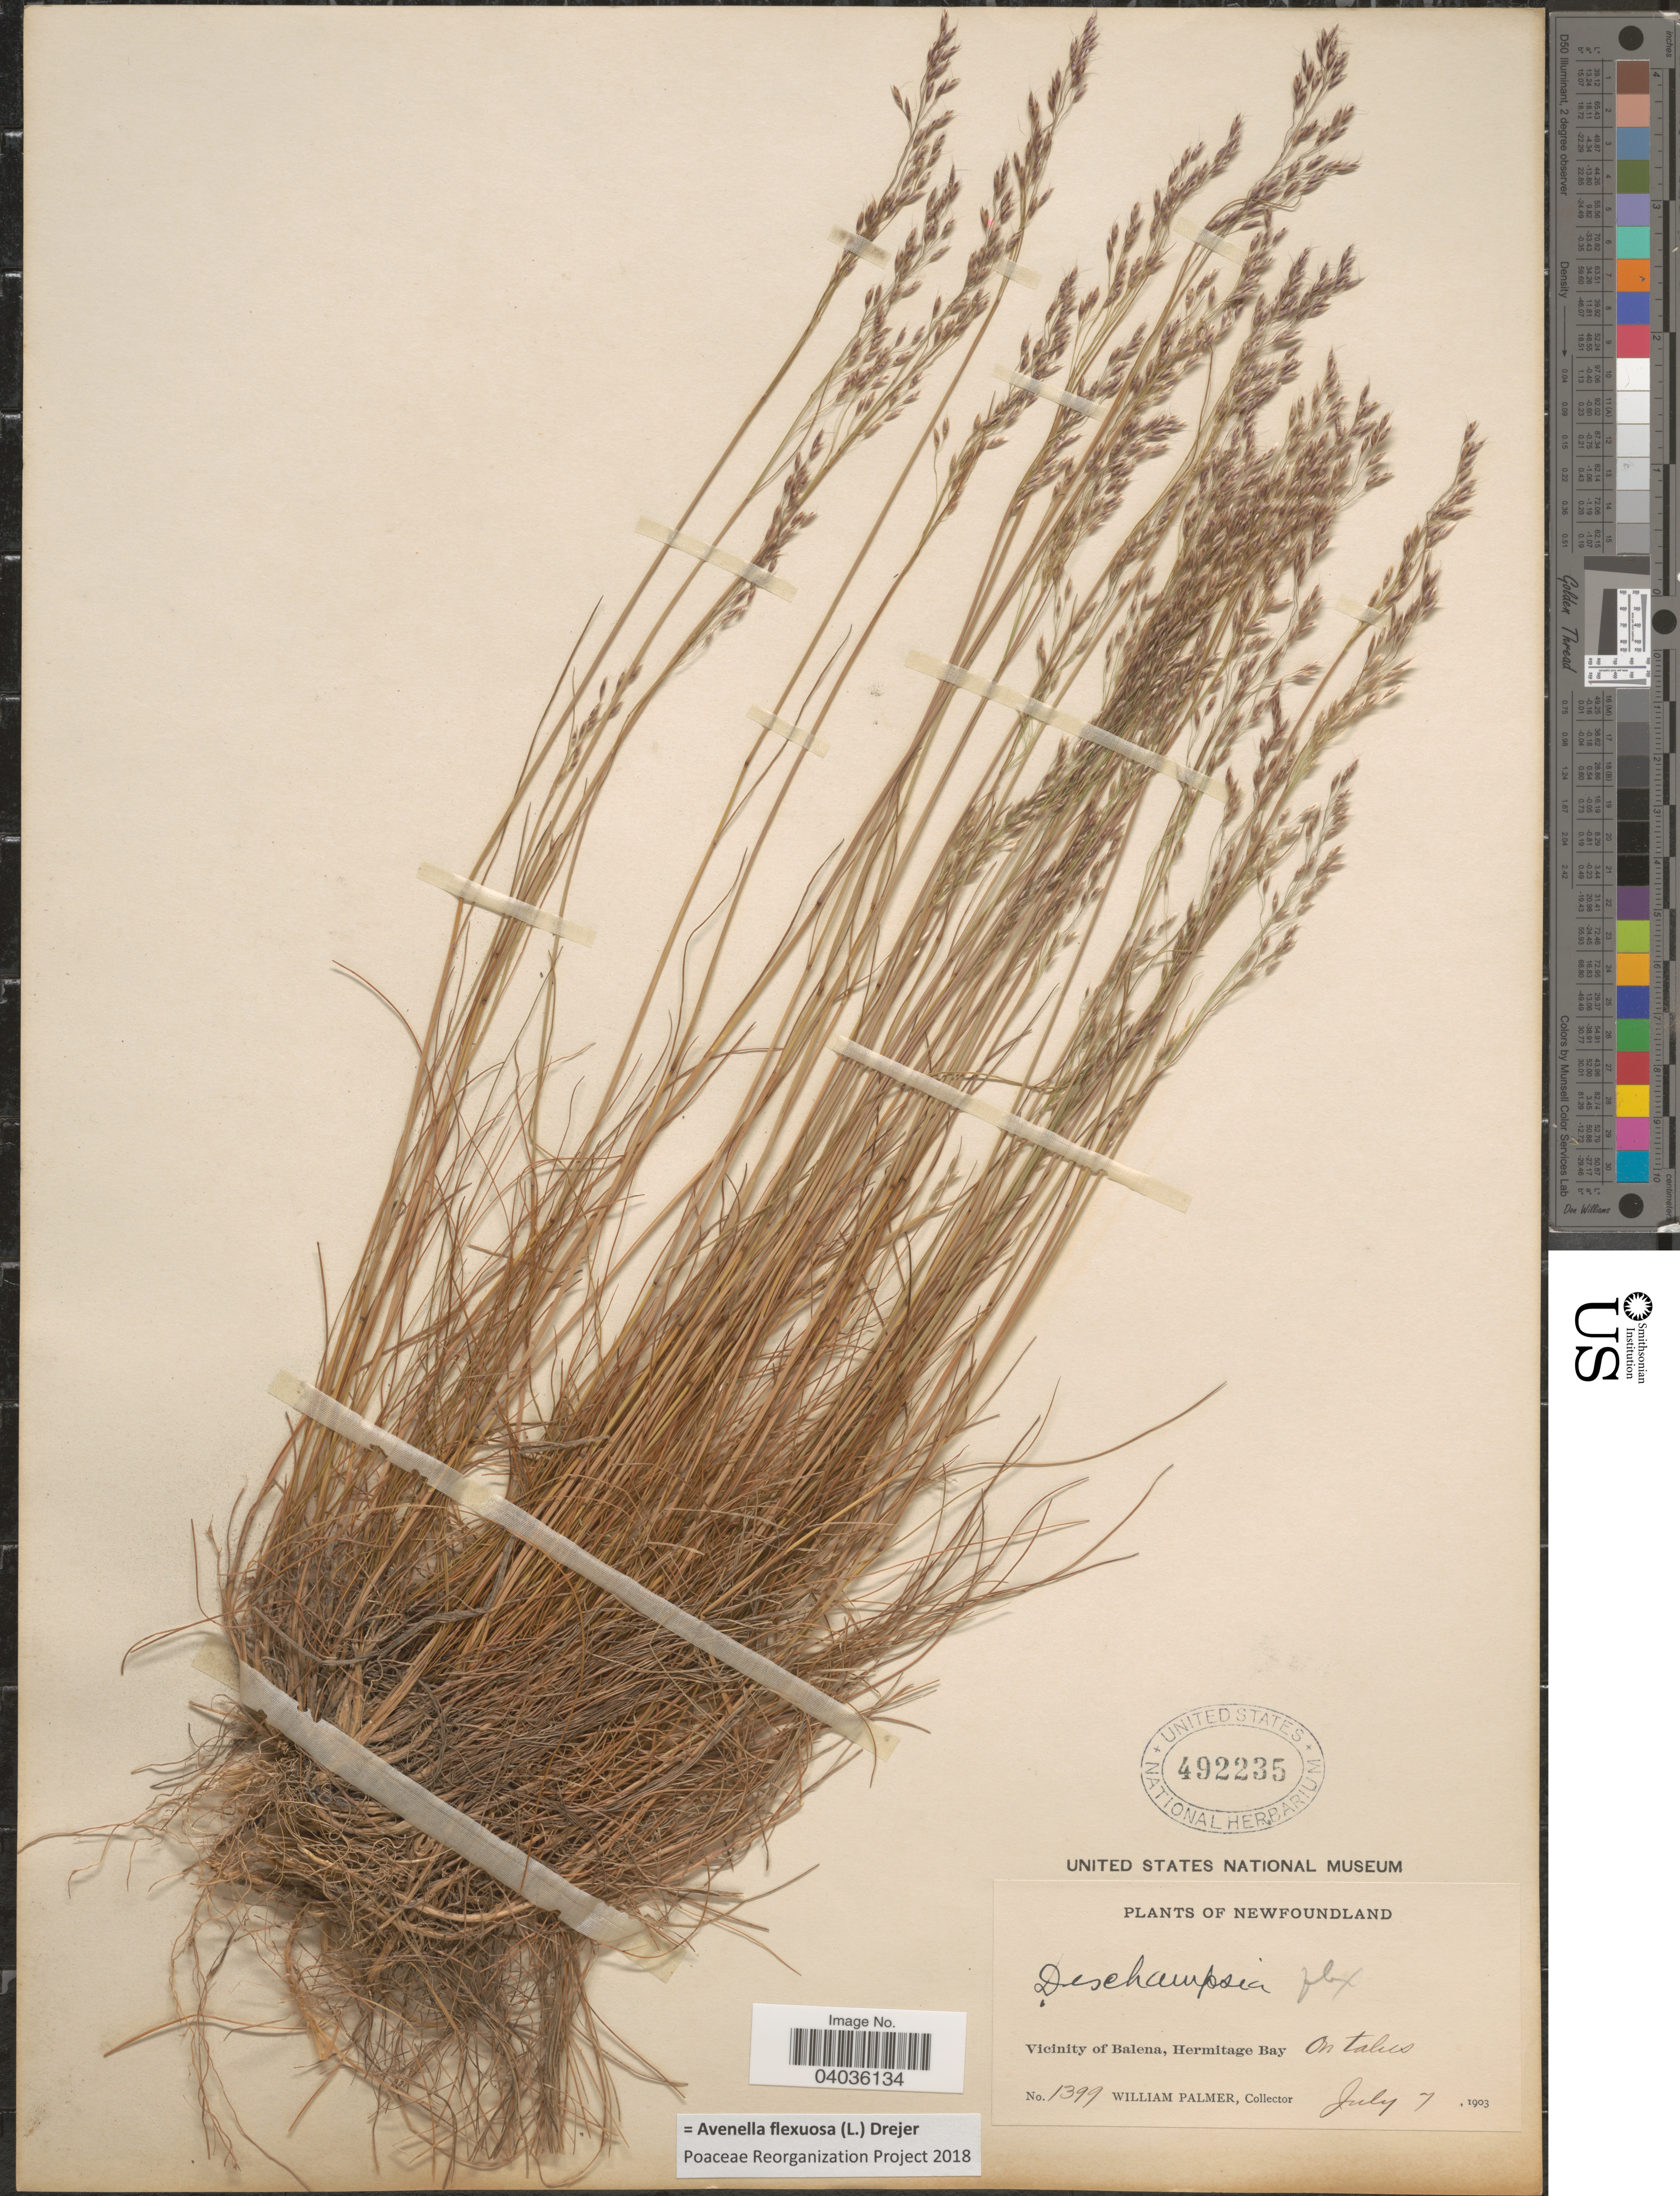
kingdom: Plantae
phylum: Tracheophyta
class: Liliopsida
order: Poales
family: Poaceae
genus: Avenella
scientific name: Avenella flexuosa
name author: (L.) Drejer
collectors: W. Palmer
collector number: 1399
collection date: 1903-07-07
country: Canada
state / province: Newfoundland and Labrador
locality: Vicinity of Balena, Hermitage Bay.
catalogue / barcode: US 492235